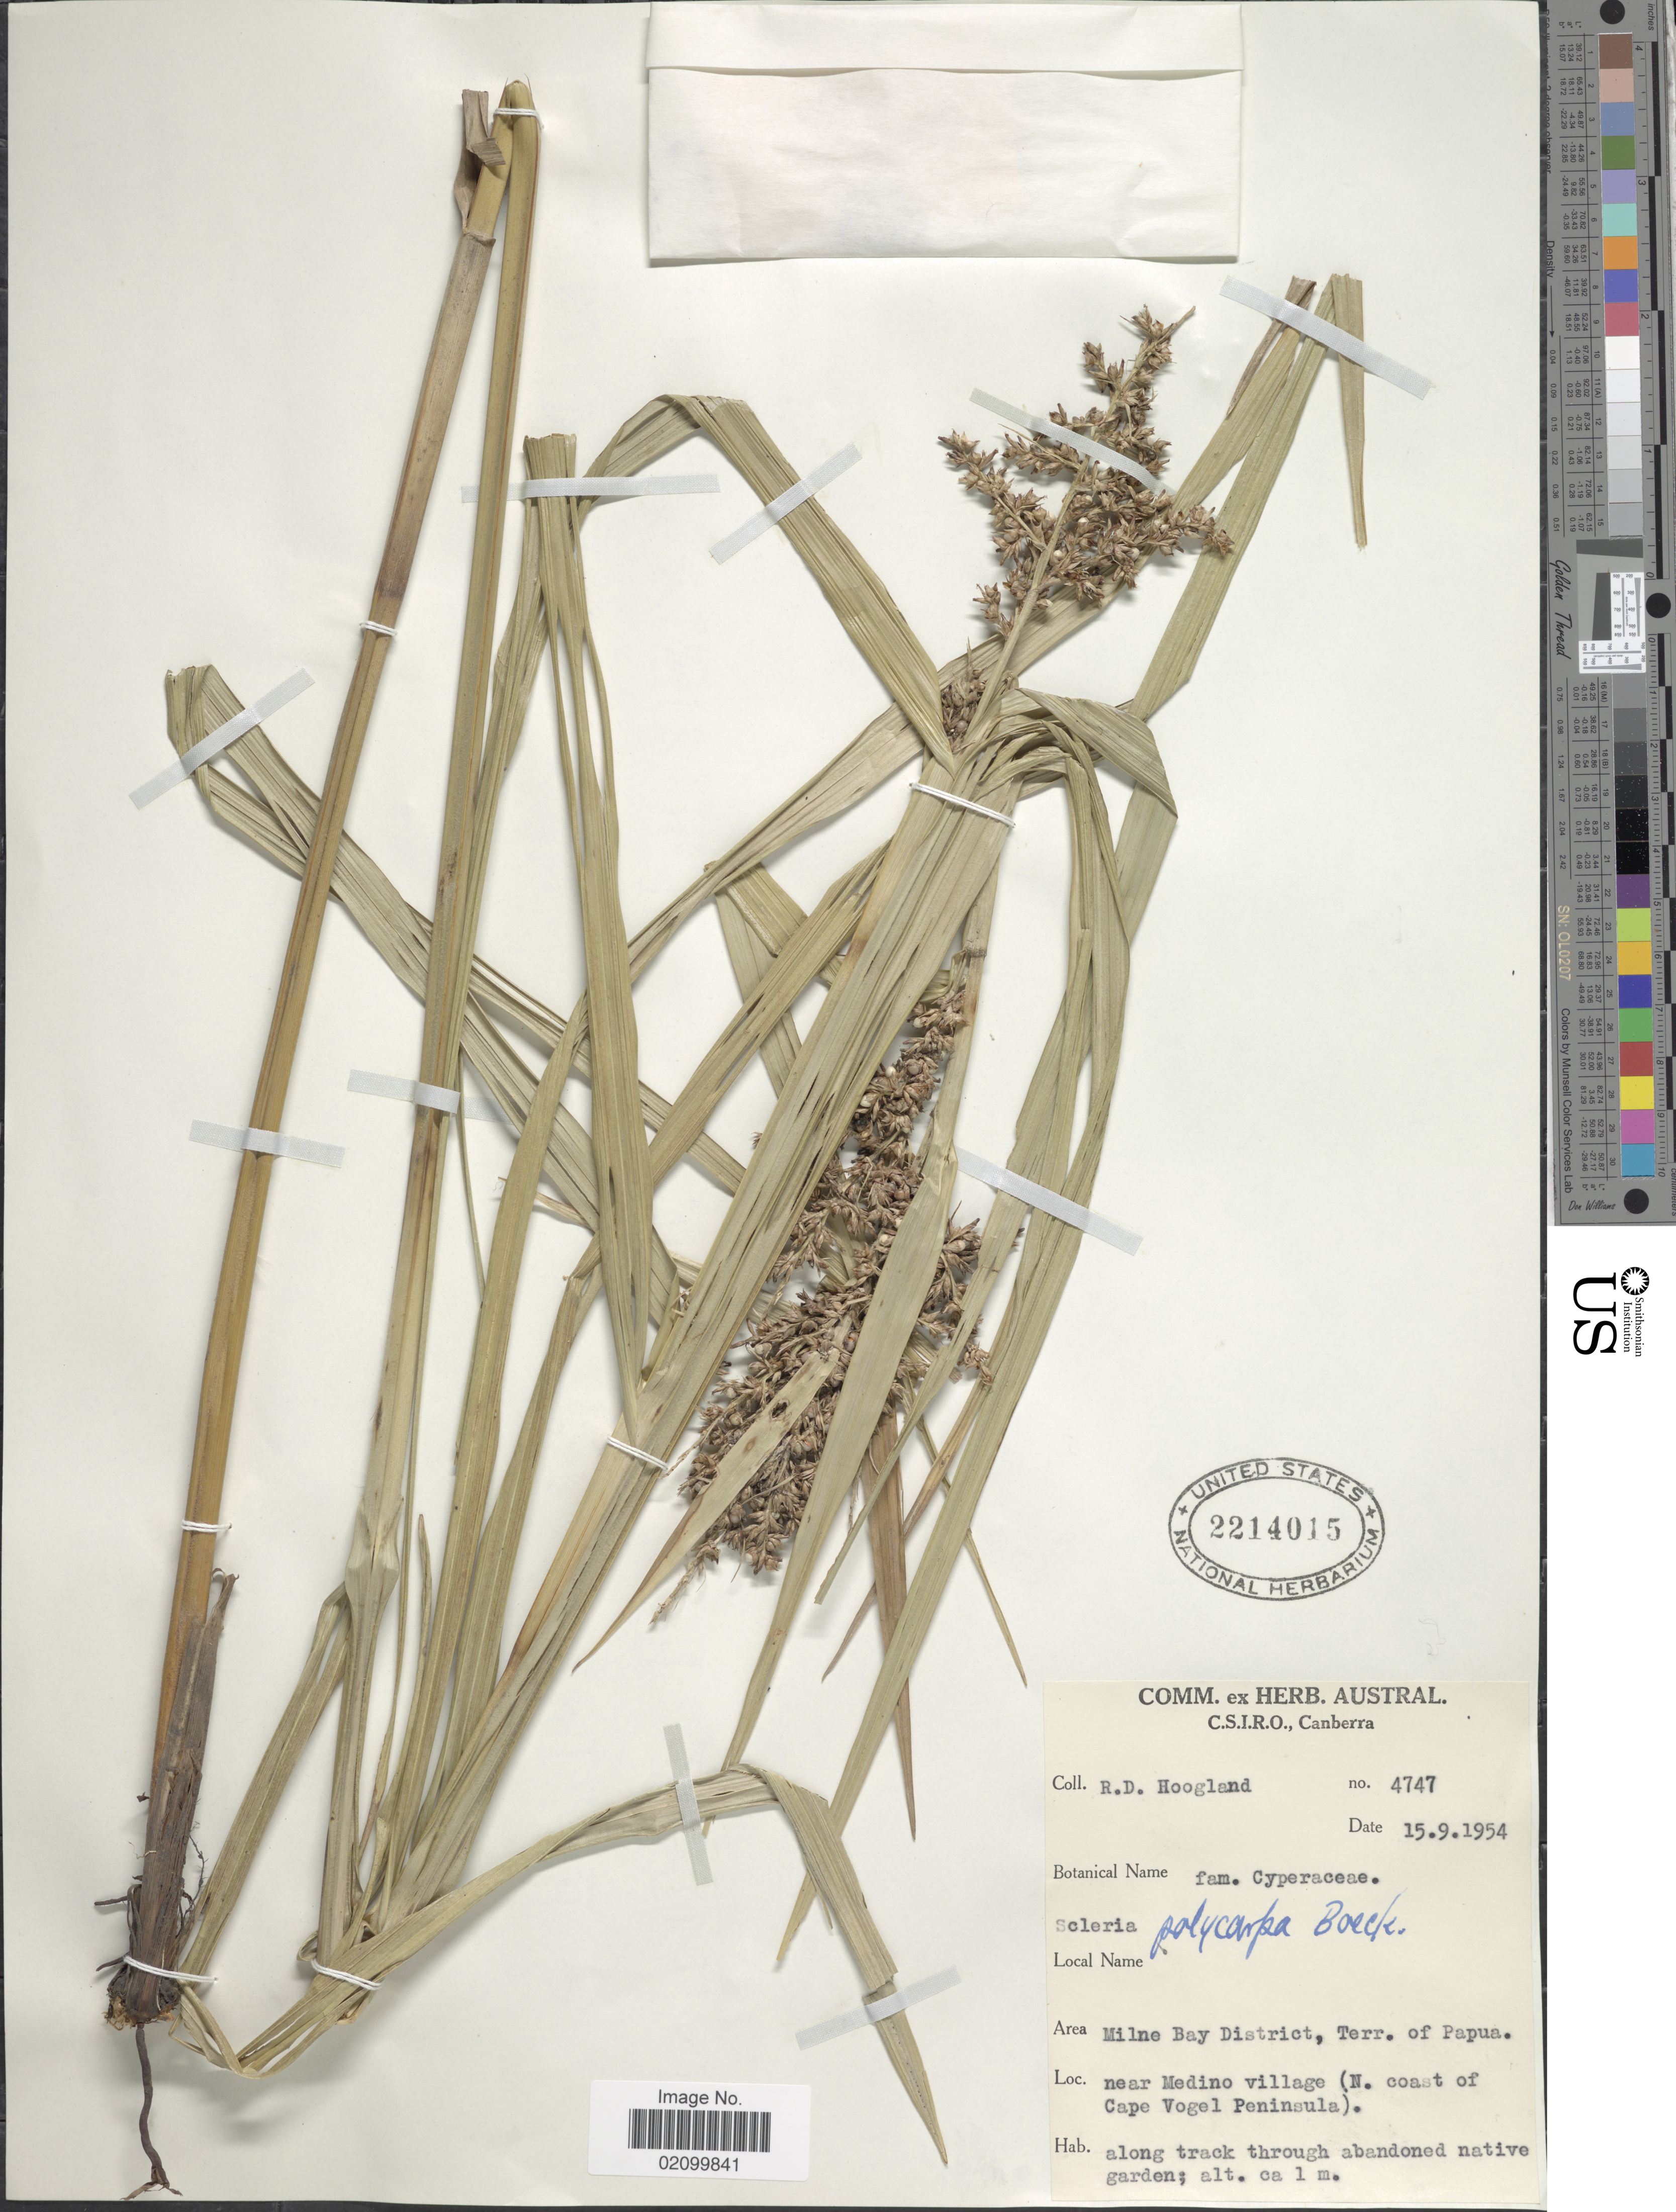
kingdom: Plantae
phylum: Tracheophyta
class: Liliopsida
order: Poales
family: Cyperaceae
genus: Scleria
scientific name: Scleria polycarpa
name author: Boeckeler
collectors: R. D. Hoogland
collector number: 4747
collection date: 1954-09-15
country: Papua New Guinea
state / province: Milne Bay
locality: Milne Bay District, Terr. of Papua, near Medino village (N. coast of Cape Vogel Peninsula)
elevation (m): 1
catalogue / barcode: US 2214015